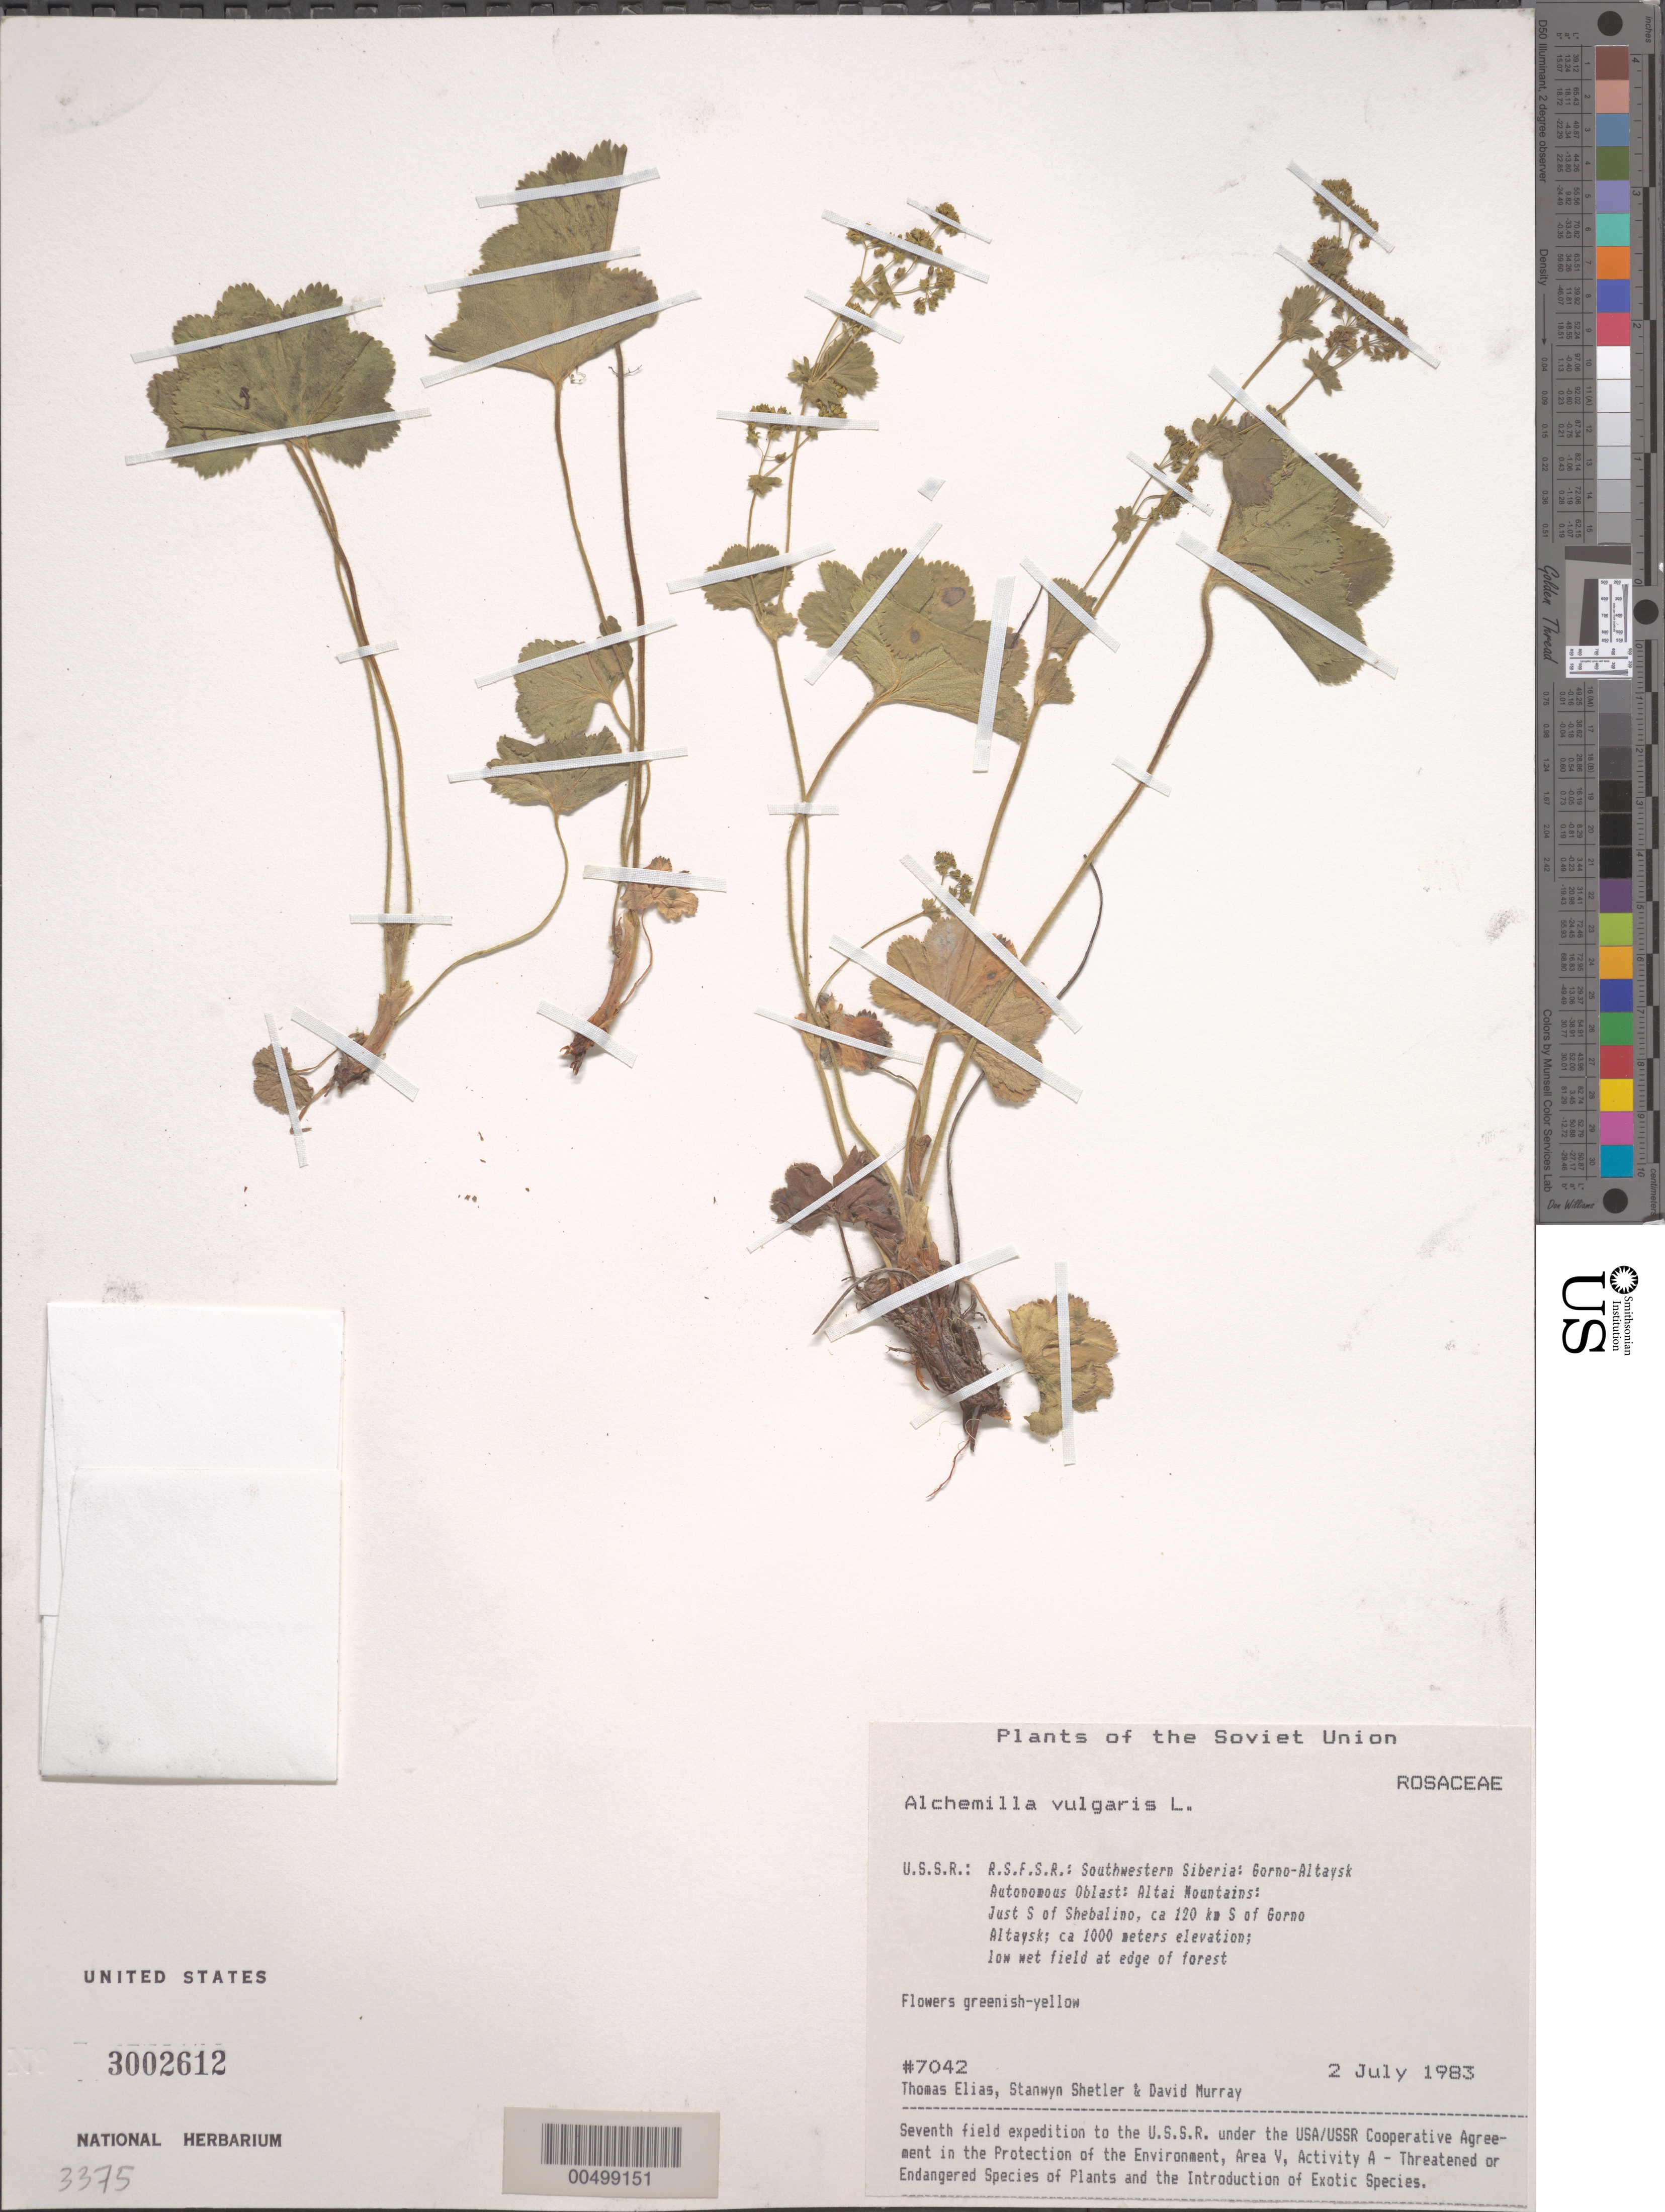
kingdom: Plantae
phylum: Tracheophyta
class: Magnoliopsida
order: Rosales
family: Rosaceae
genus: Alchemilla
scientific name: Alchemilla vulgaris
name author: L.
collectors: T. Elias, S. Shetler & D. F. Murray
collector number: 7042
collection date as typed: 02 Jul 1983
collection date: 1983-07-02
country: Russian Federation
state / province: Altai Republic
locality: Altai Mountains, just S of Shebalino, ca. 120 km S of Gorno-Altaysk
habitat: low wet field at edge of forest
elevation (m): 1000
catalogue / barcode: US 3002612